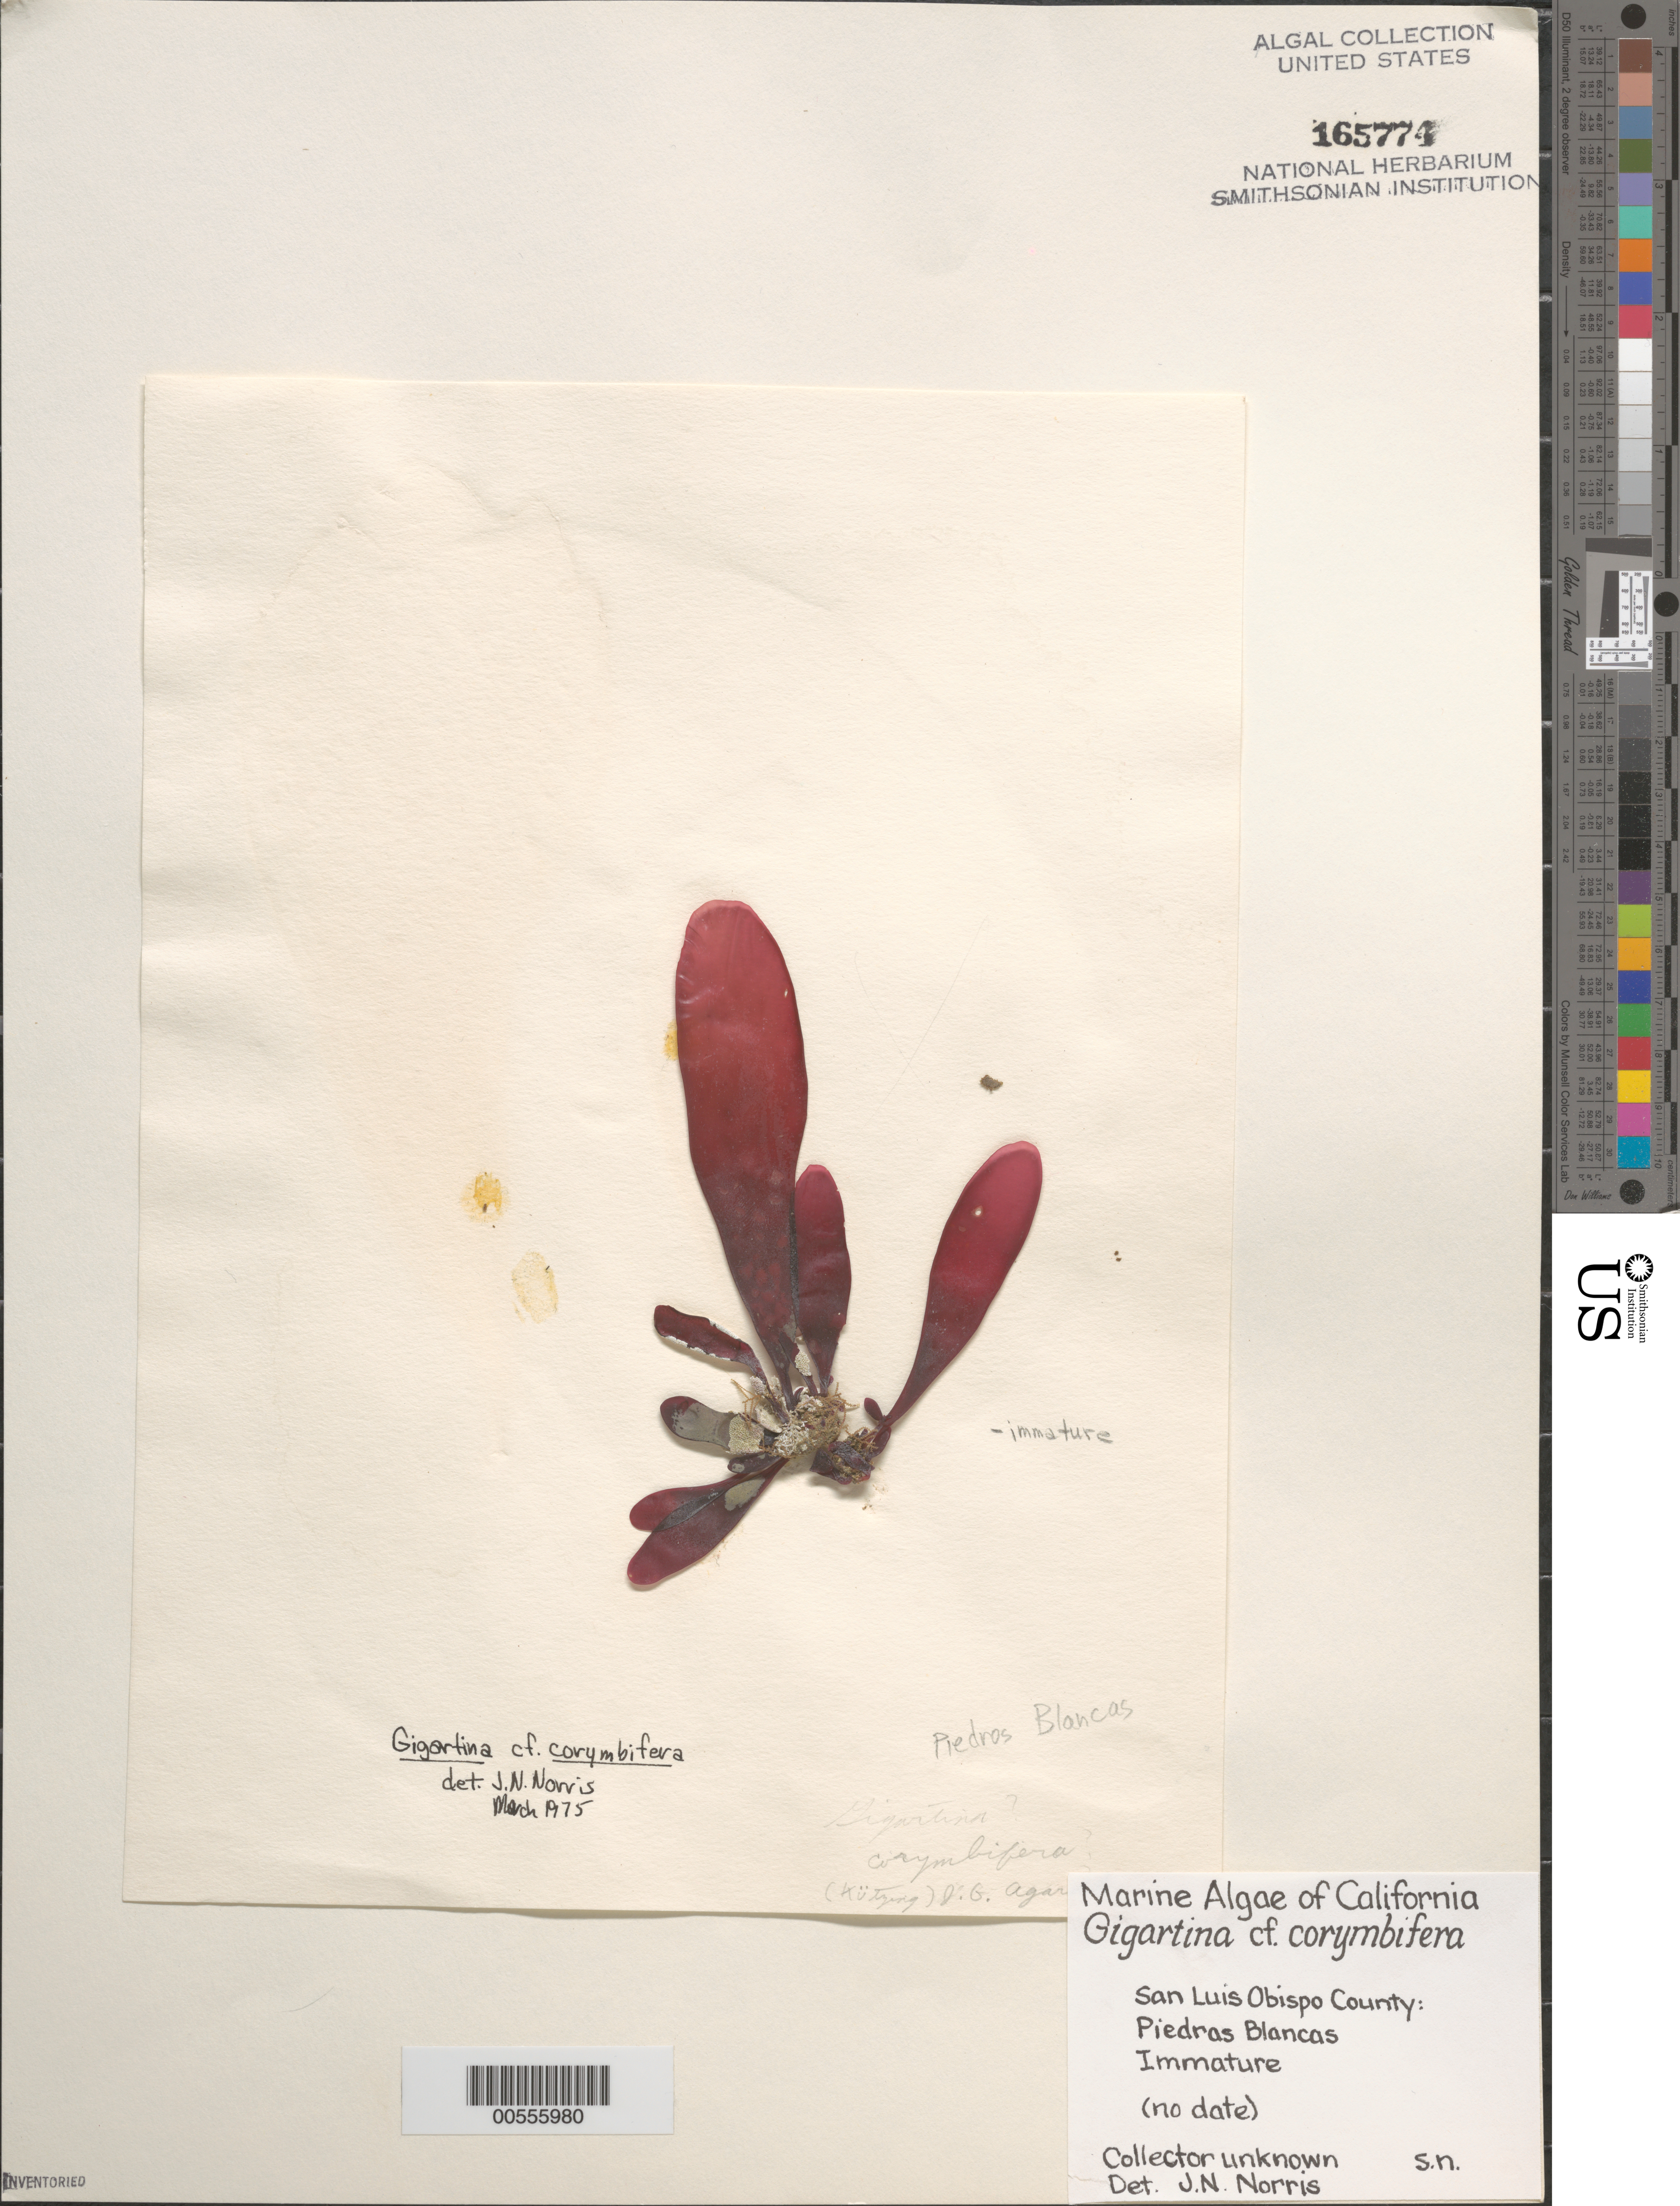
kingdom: Plantae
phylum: Rhodophyta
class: Florideophyceae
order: Gigartinales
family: Gigartinaceae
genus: Chondracanthus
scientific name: Chondracanthus corymbiferus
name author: (Kütz.) Guiry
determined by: Algae name updating Project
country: United States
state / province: California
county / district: San Luis Obispo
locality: Piedras Blancas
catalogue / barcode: US 165774